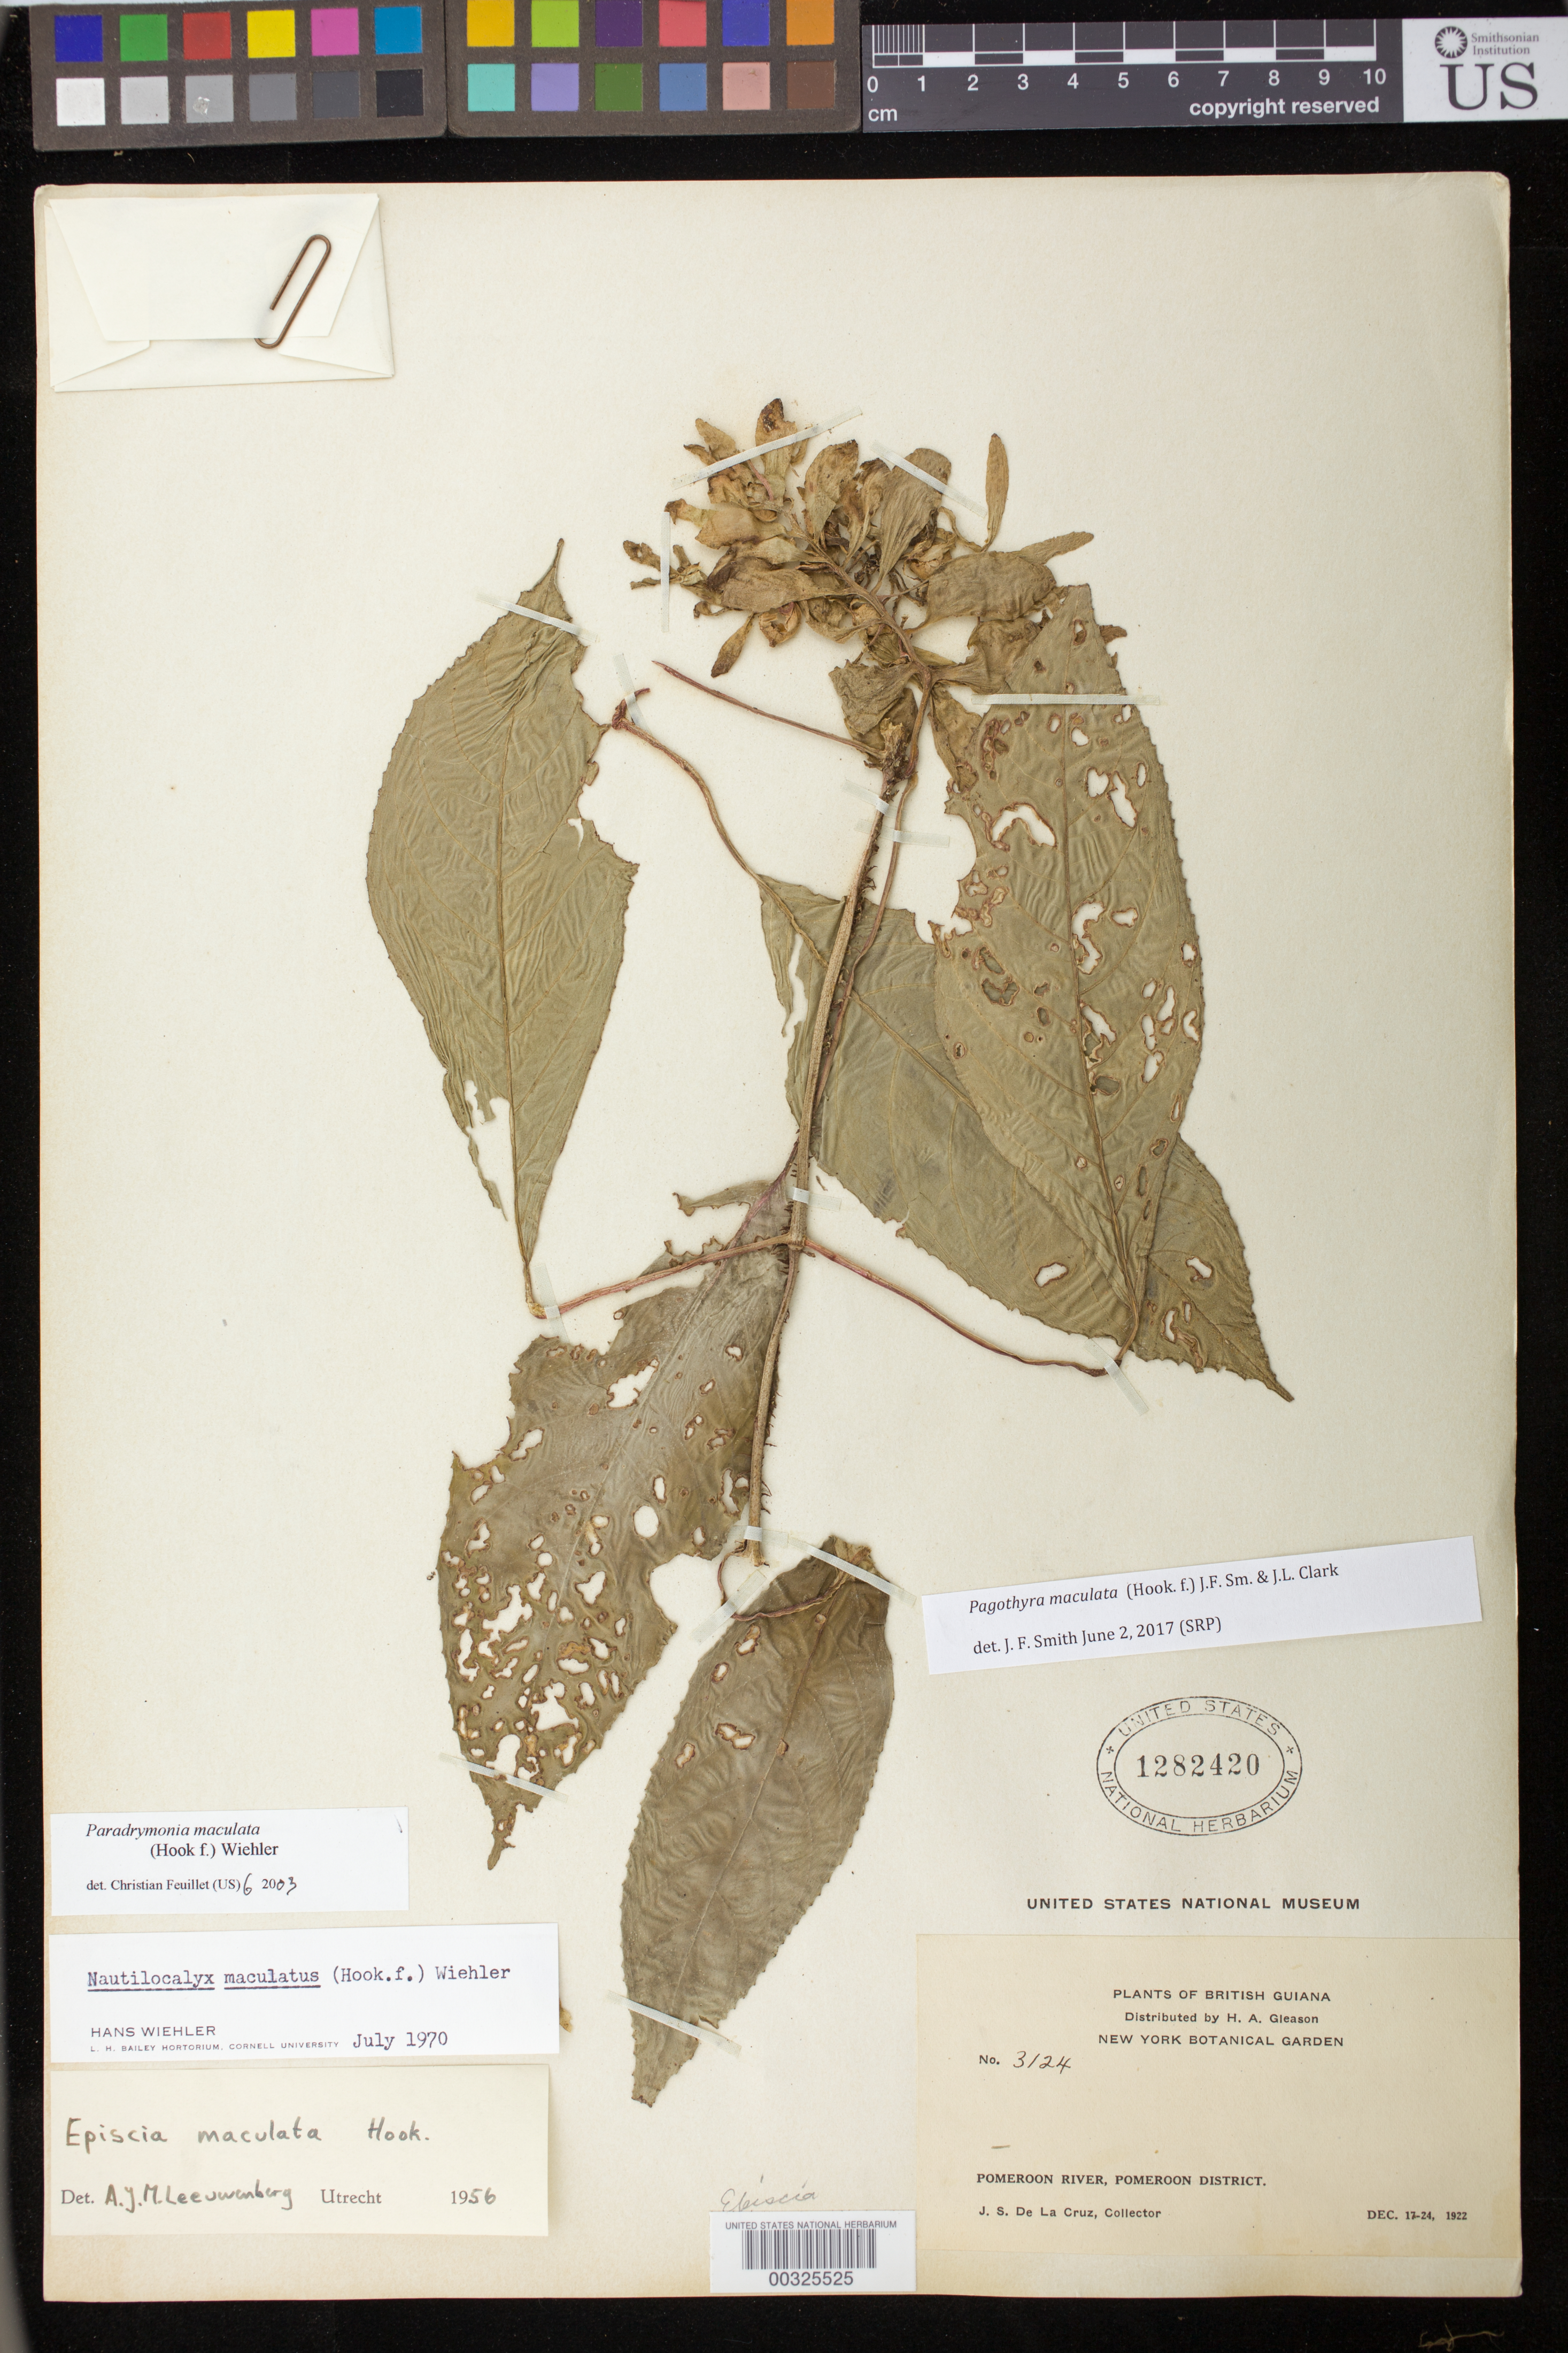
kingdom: Plantae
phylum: Tracheophyta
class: Magnoliopsida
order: Lamiales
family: Gesneriaceae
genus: Pagothyra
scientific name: Pagothyra maculata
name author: (Hook. f.) J.F. Sm. & J.L. Clark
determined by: Smith, J. F.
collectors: J. S. de la Cruz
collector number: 3124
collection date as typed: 17-24 Dec 1922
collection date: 1922-12-17/1922-12-24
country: Guyana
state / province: Pomeroon-Supenaam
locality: Pomeroon River, Pomeroon District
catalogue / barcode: US 1282420